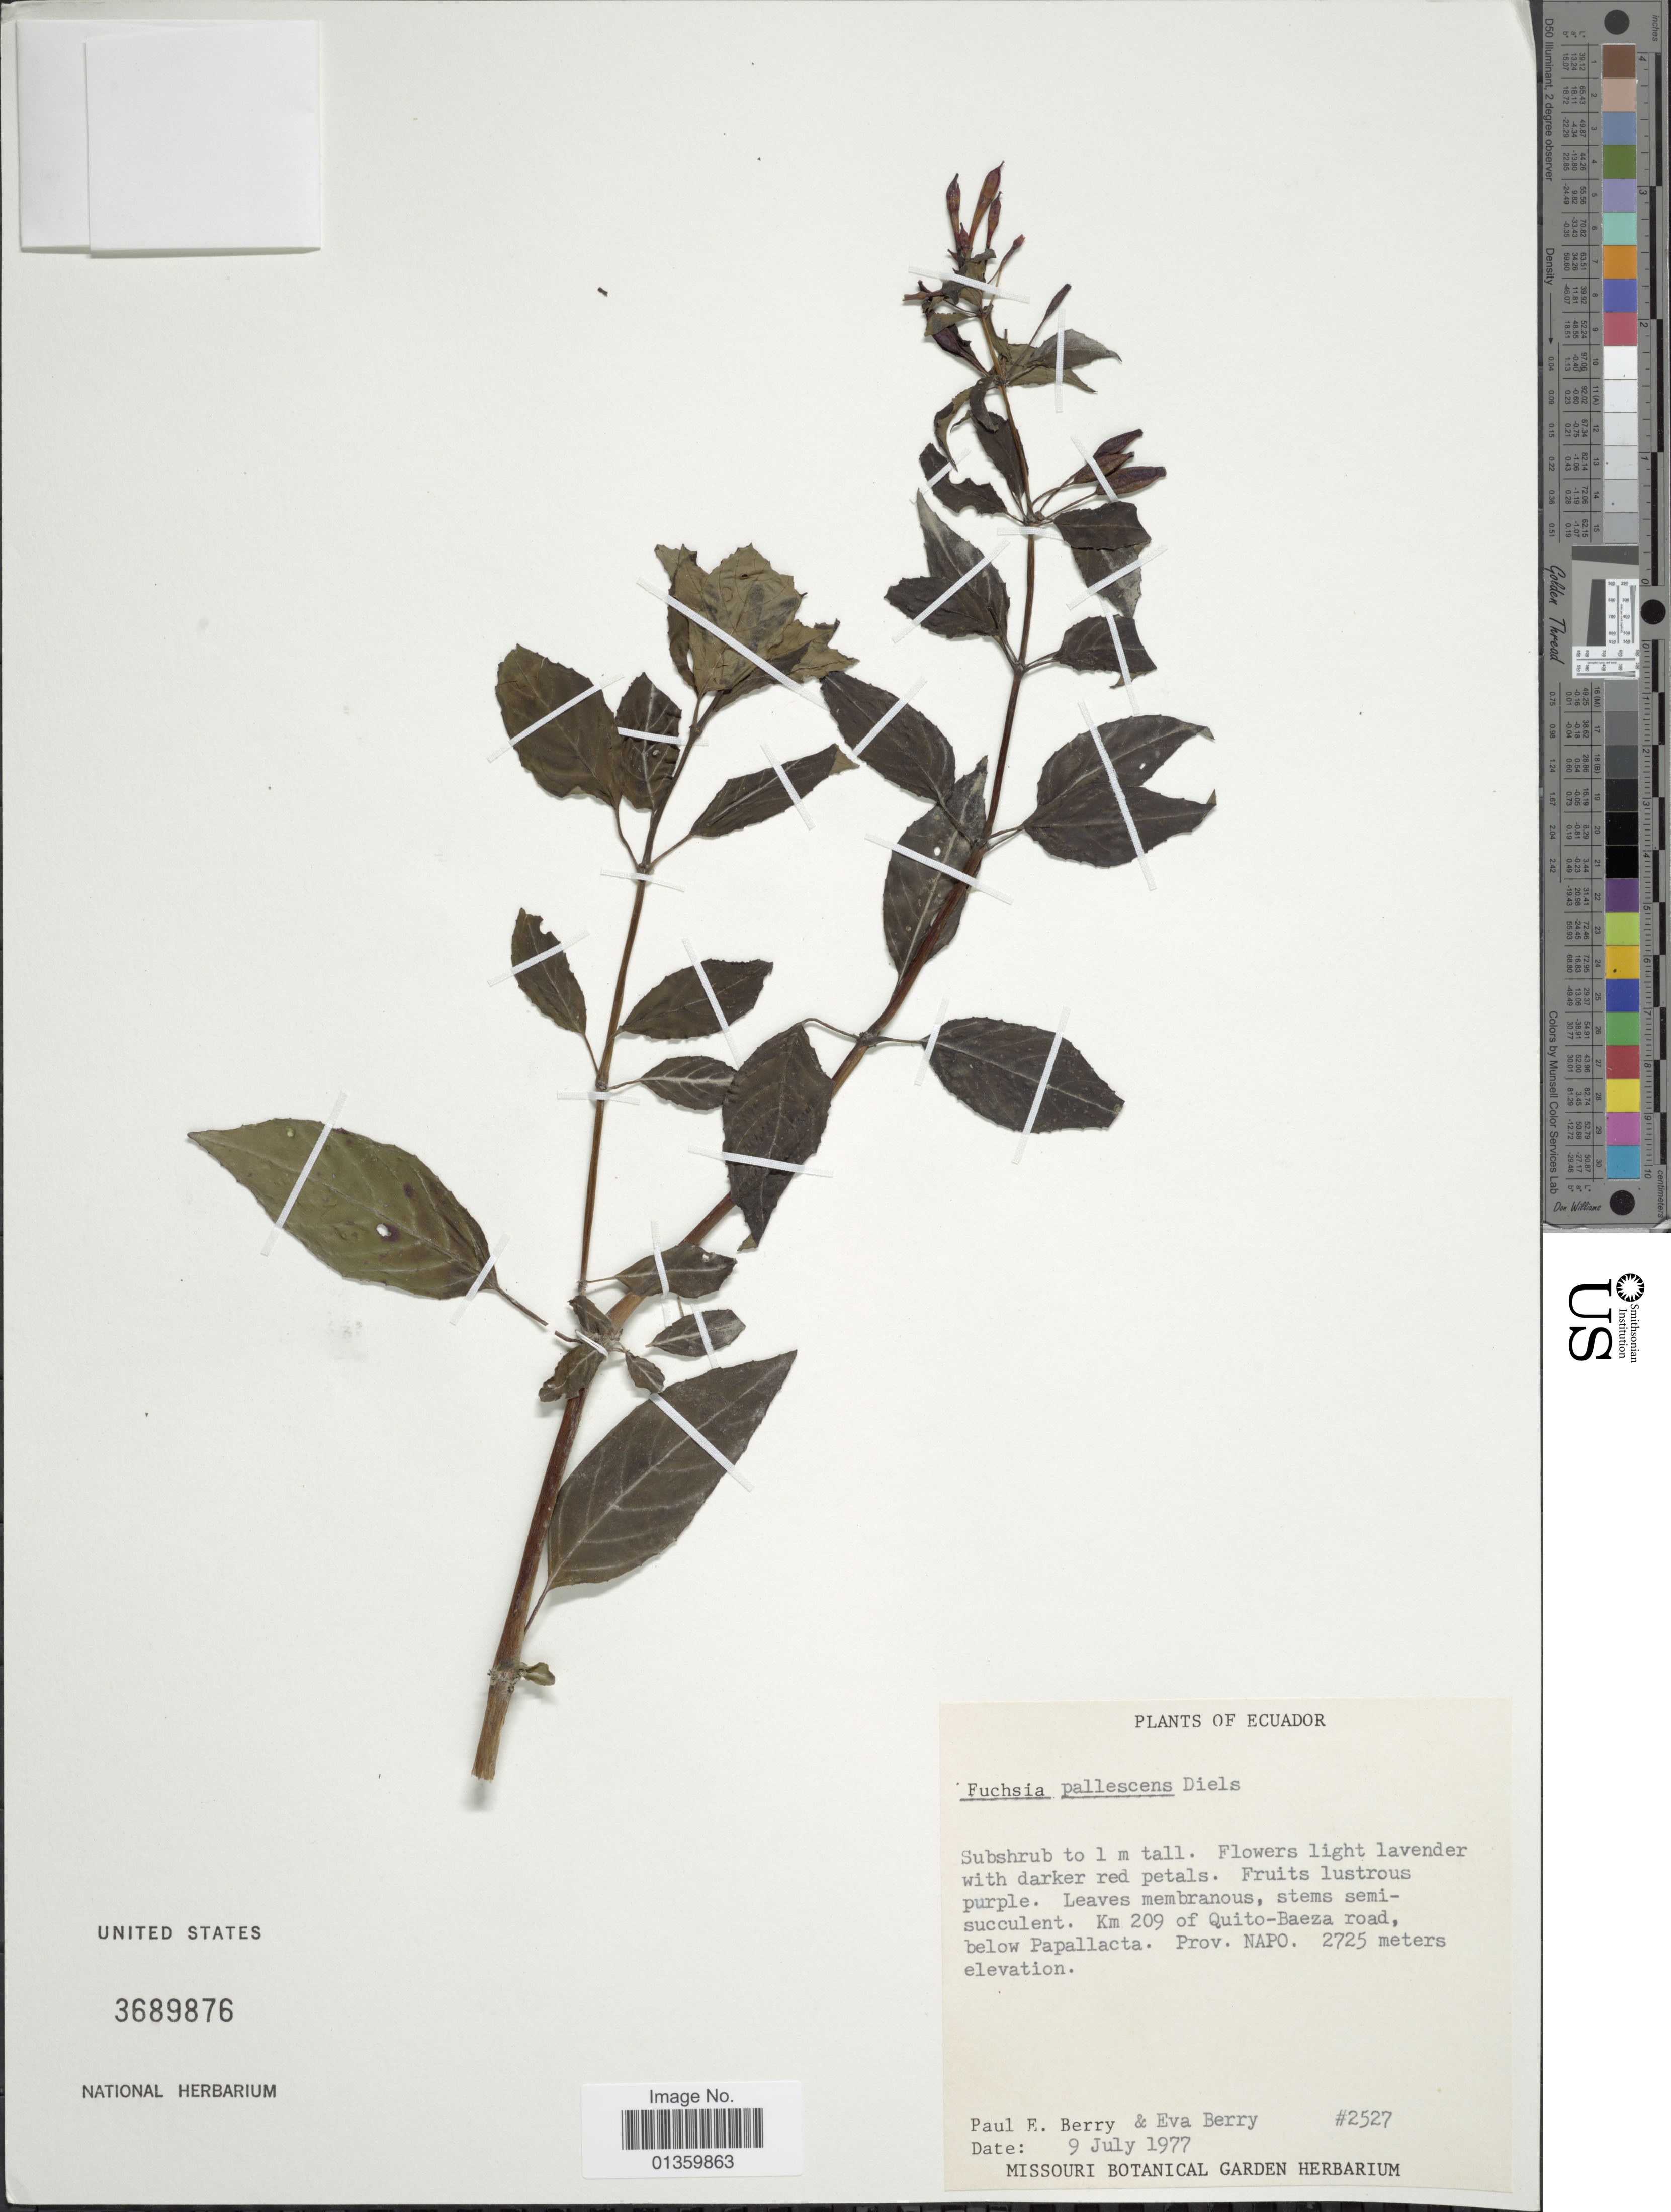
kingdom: Plantae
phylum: Tracheophyta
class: Magnoliopsida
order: Myrtales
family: Onagraceae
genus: Fuchsia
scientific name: Fuchsia pallescens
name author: Diels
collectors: P. E. Berry & E. Berry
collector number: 2527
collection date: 1977-07-09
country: Ecuador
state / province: Napo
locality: Km 209 of Quito-Baeza road, below Papallacta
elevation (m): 2725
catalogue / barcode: US 3689876